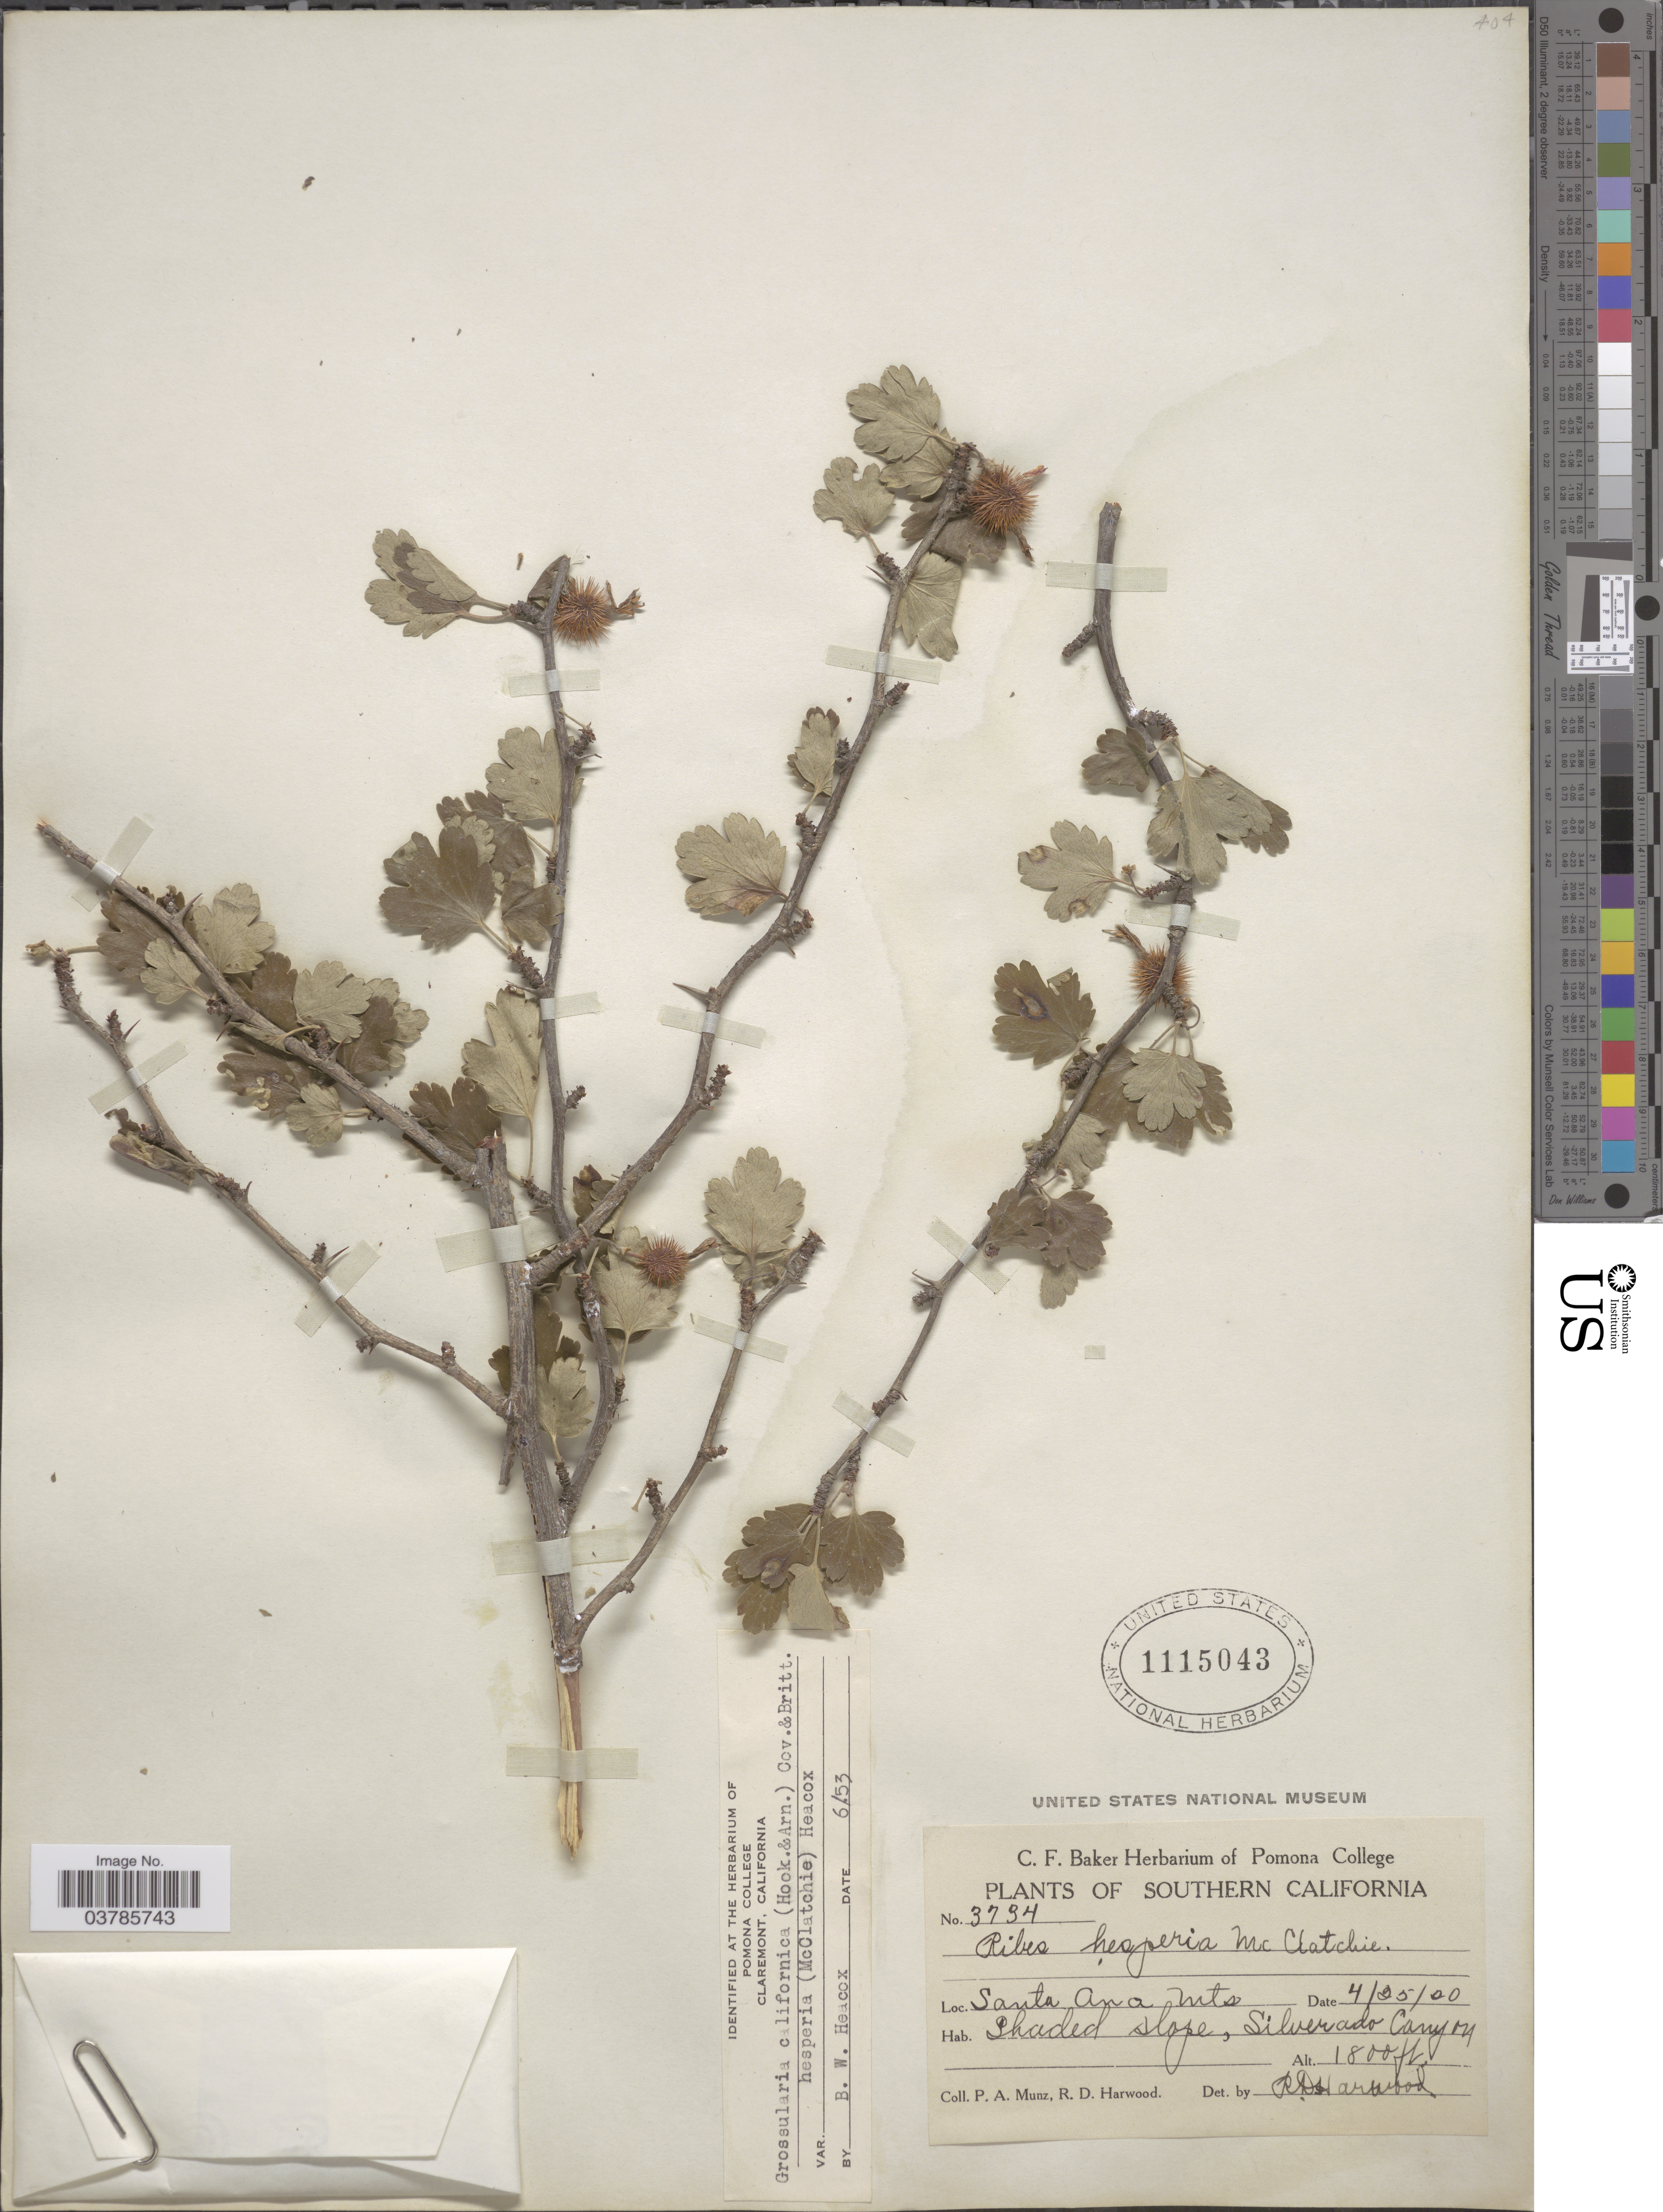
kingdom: Plantae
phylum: Tracheophyta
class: Magnoliopsida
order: Saxifragales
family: Grossulariaceae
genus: Ribes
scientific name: Ribes californicum var. hesperium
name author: (McClatchie) Jeps.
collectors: P. A. Munz & R. Harwood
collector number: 3734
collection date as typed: Transcribed d/m/y: 25/4/20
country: United States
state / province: California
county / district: Los Angeles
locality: Southern California. Santa Ana Mts. Shaded slope, Silverado Canyon.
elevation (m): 549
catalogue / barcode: US 1115043